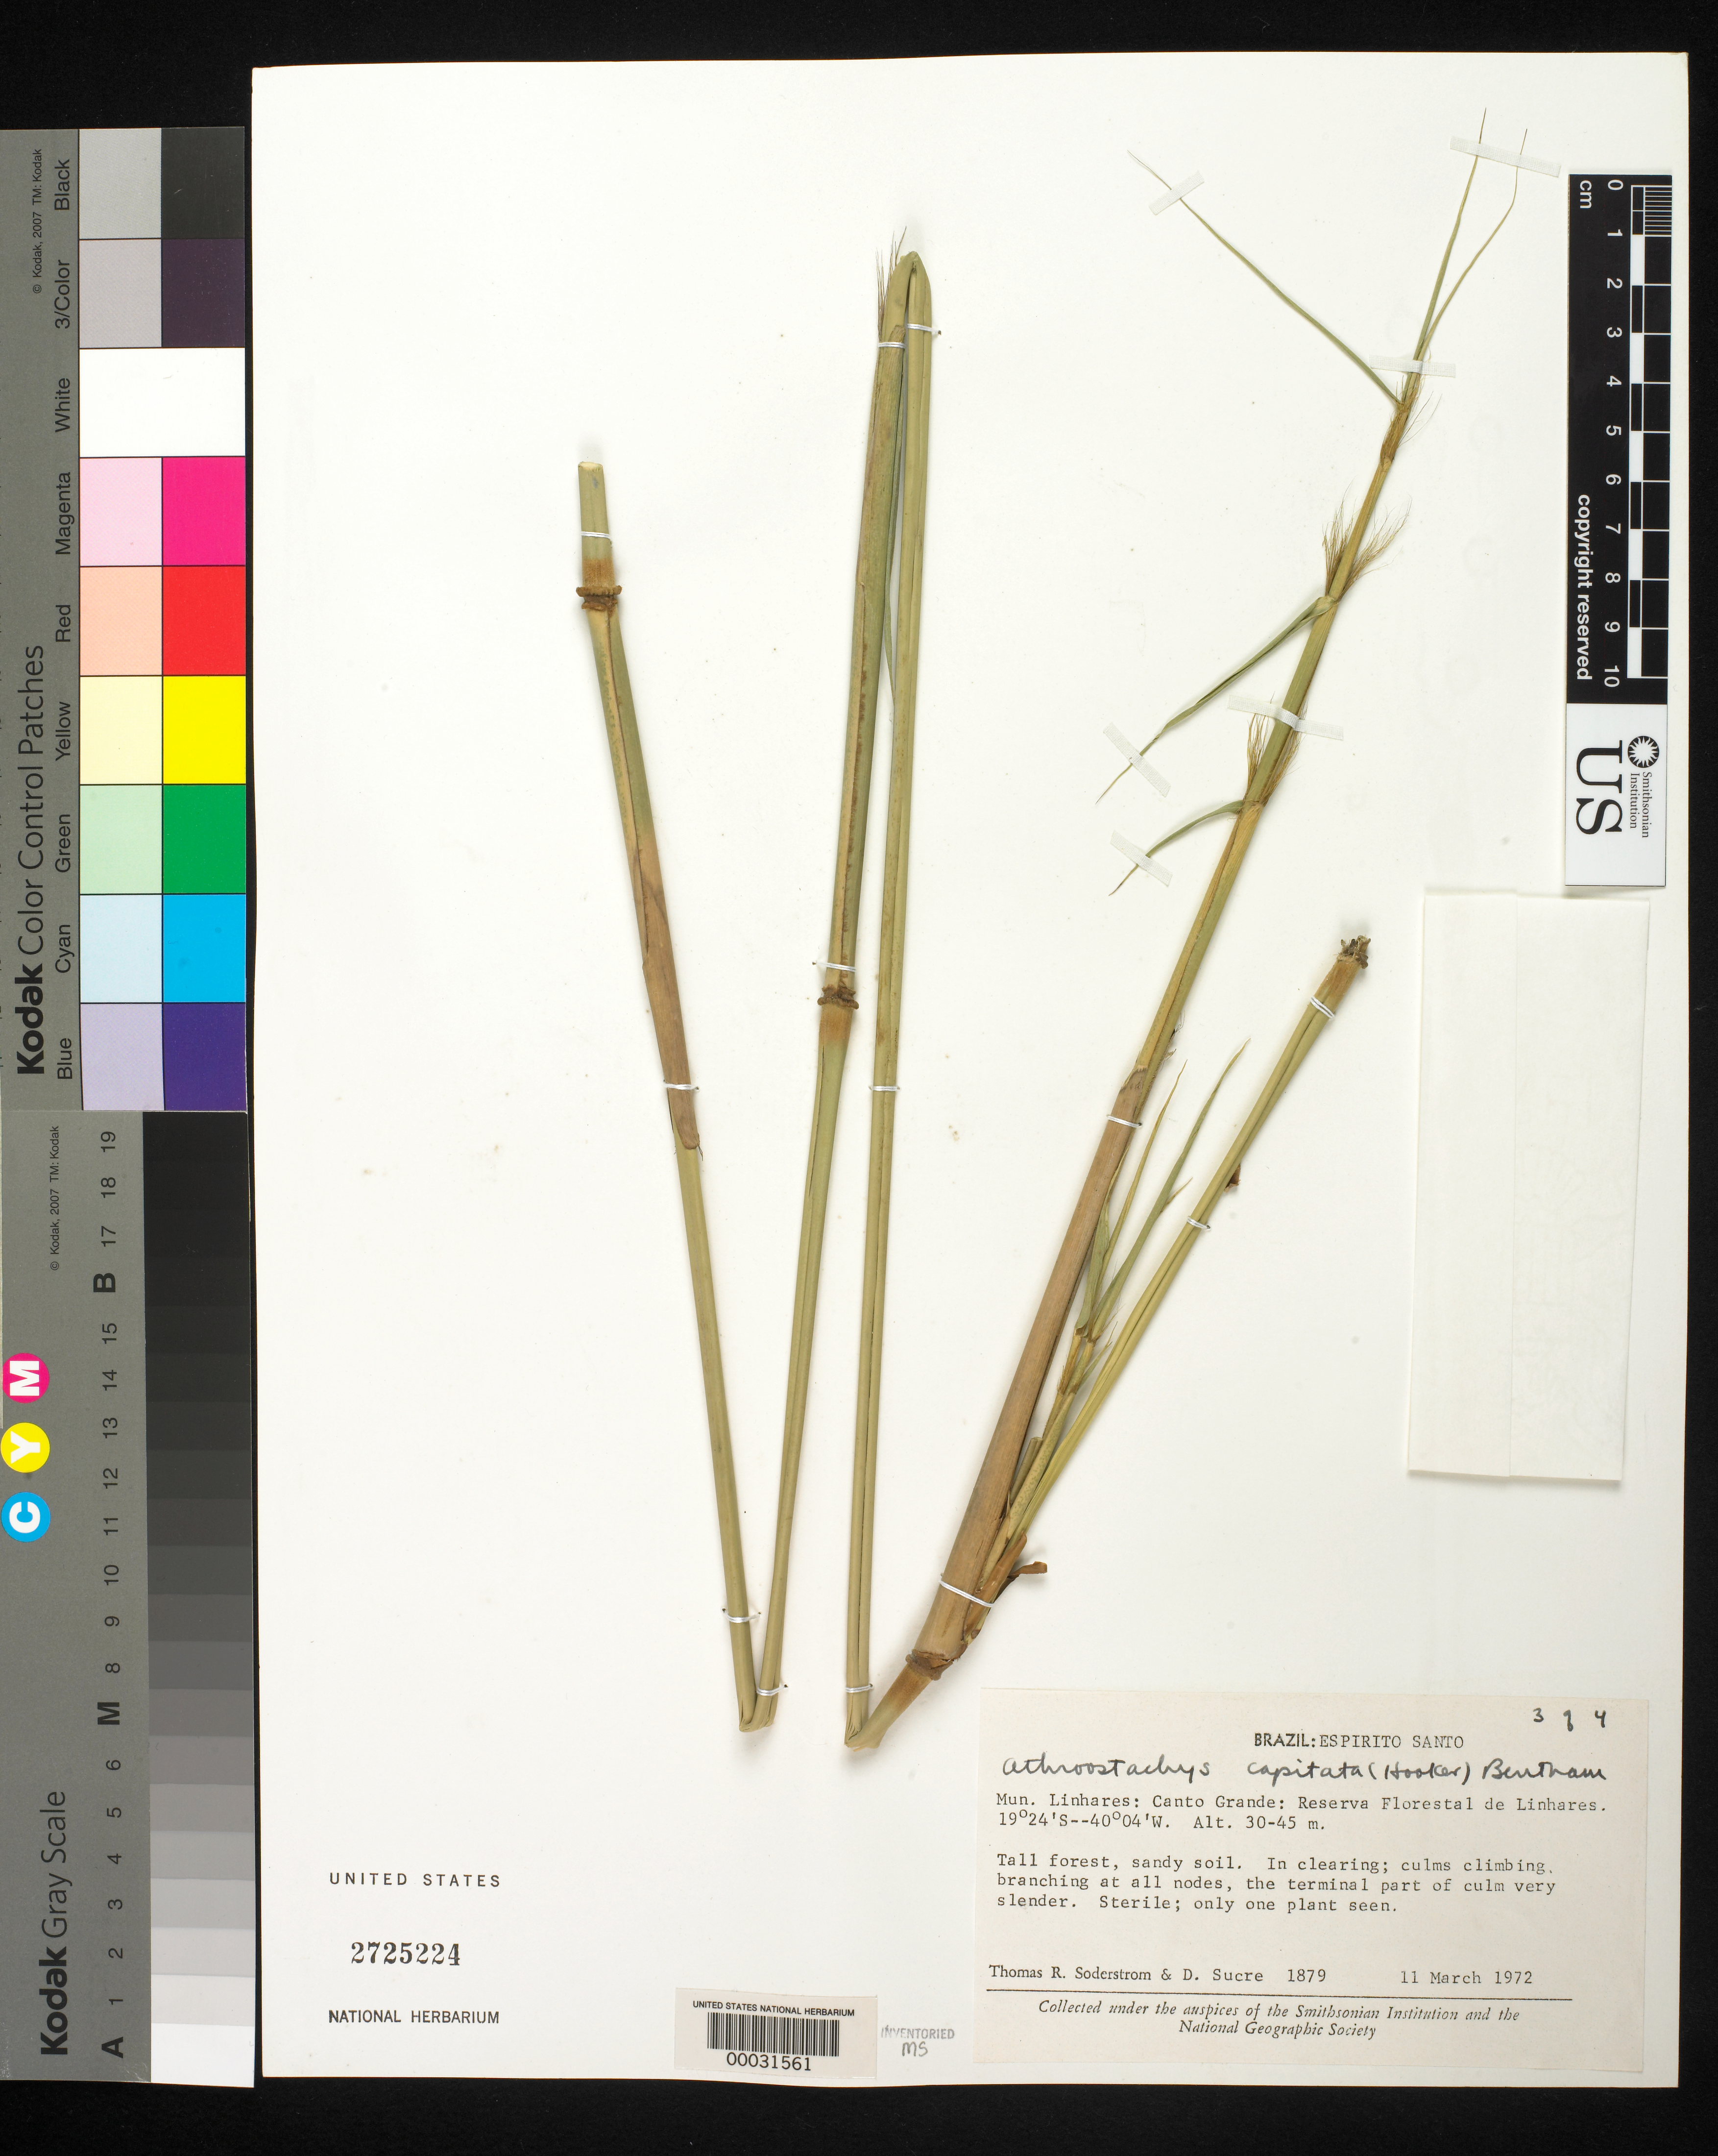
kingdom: Plantae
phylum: Tracheophyta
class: Liliopsida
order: Poales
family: Poaceae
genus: Athroostachys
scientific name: Athroostachys capitata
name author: (Hook.) Benth.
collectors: T. R. Soderstrom & D. Sucre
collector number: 1879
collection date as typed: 11 Mar 1972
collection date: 1972-03-11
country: Brazil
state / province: Espírito Santo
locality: Linhares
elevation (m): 30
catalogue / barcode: US 2725224